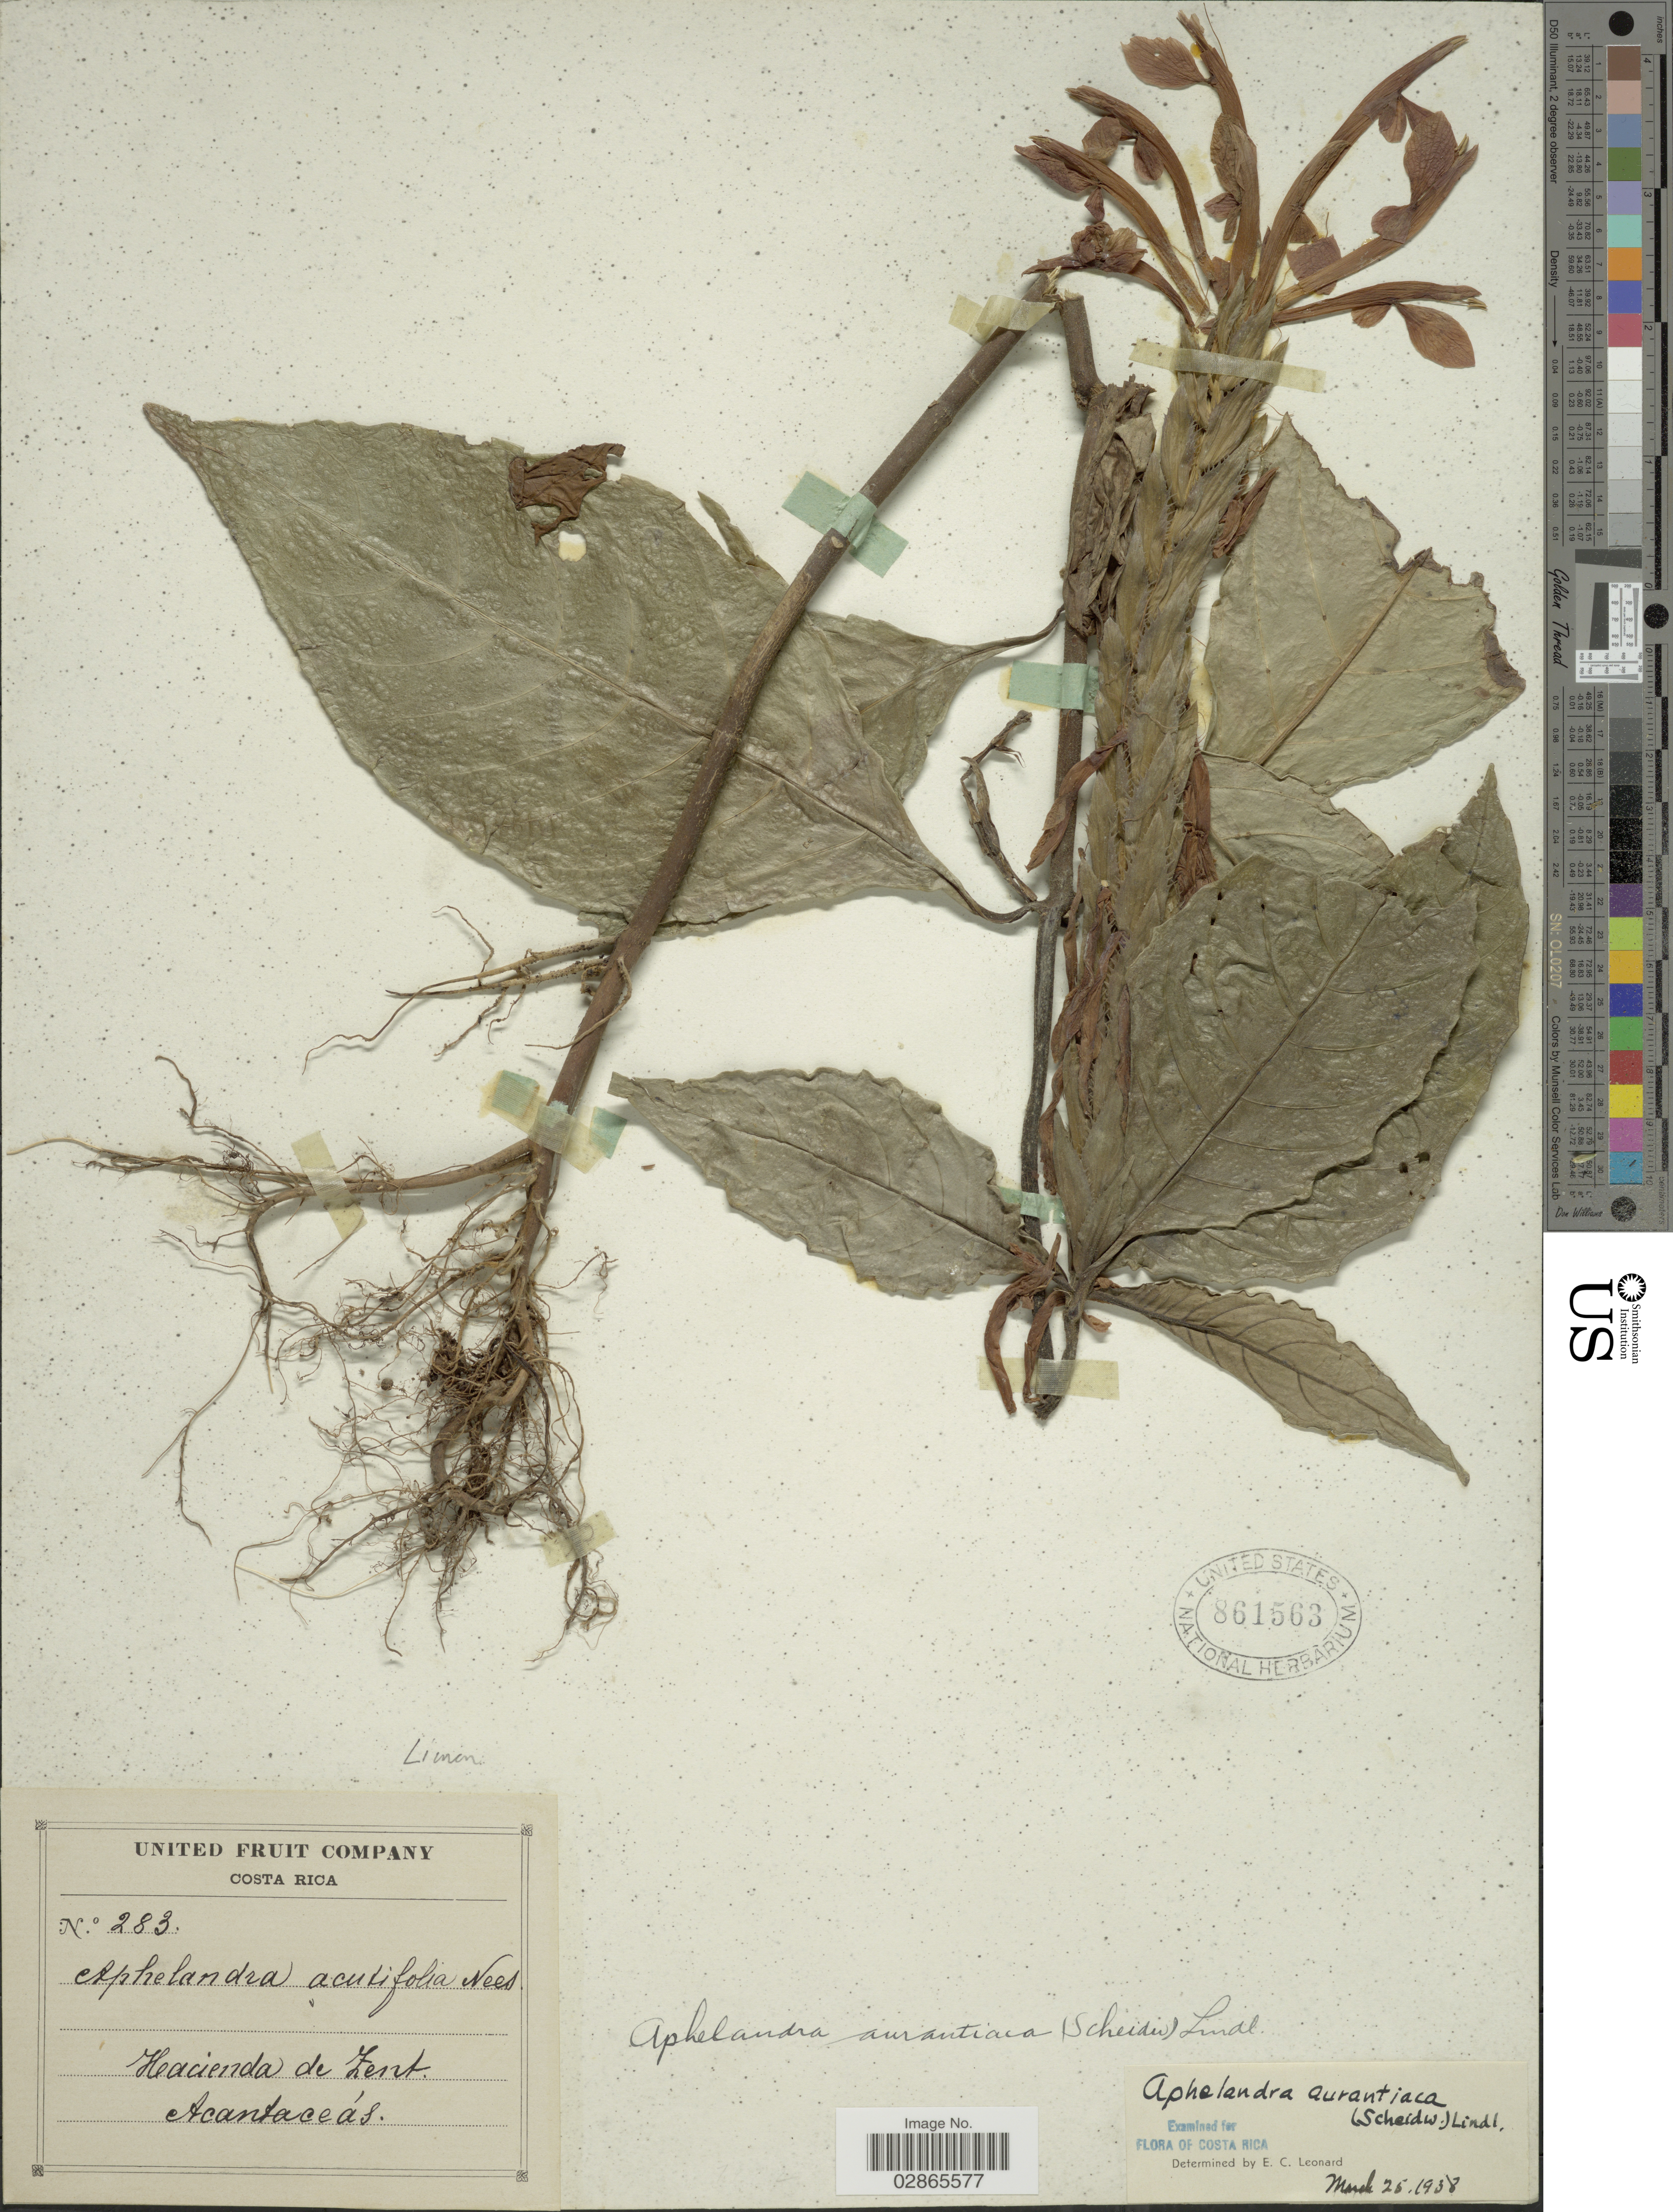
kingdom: Plantae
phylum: Tracheophyta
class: Magnoliopsida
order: Lamiales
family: Acanthaceae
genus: Aphelandra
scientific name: Aphelandra aurantiaca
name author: (Scheidw.) Lindl.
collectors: United Fruit Company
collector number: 283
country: Costa Rica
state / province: Limón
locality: Hacienda de Zent. Acantaceás.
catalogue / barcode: US 861563